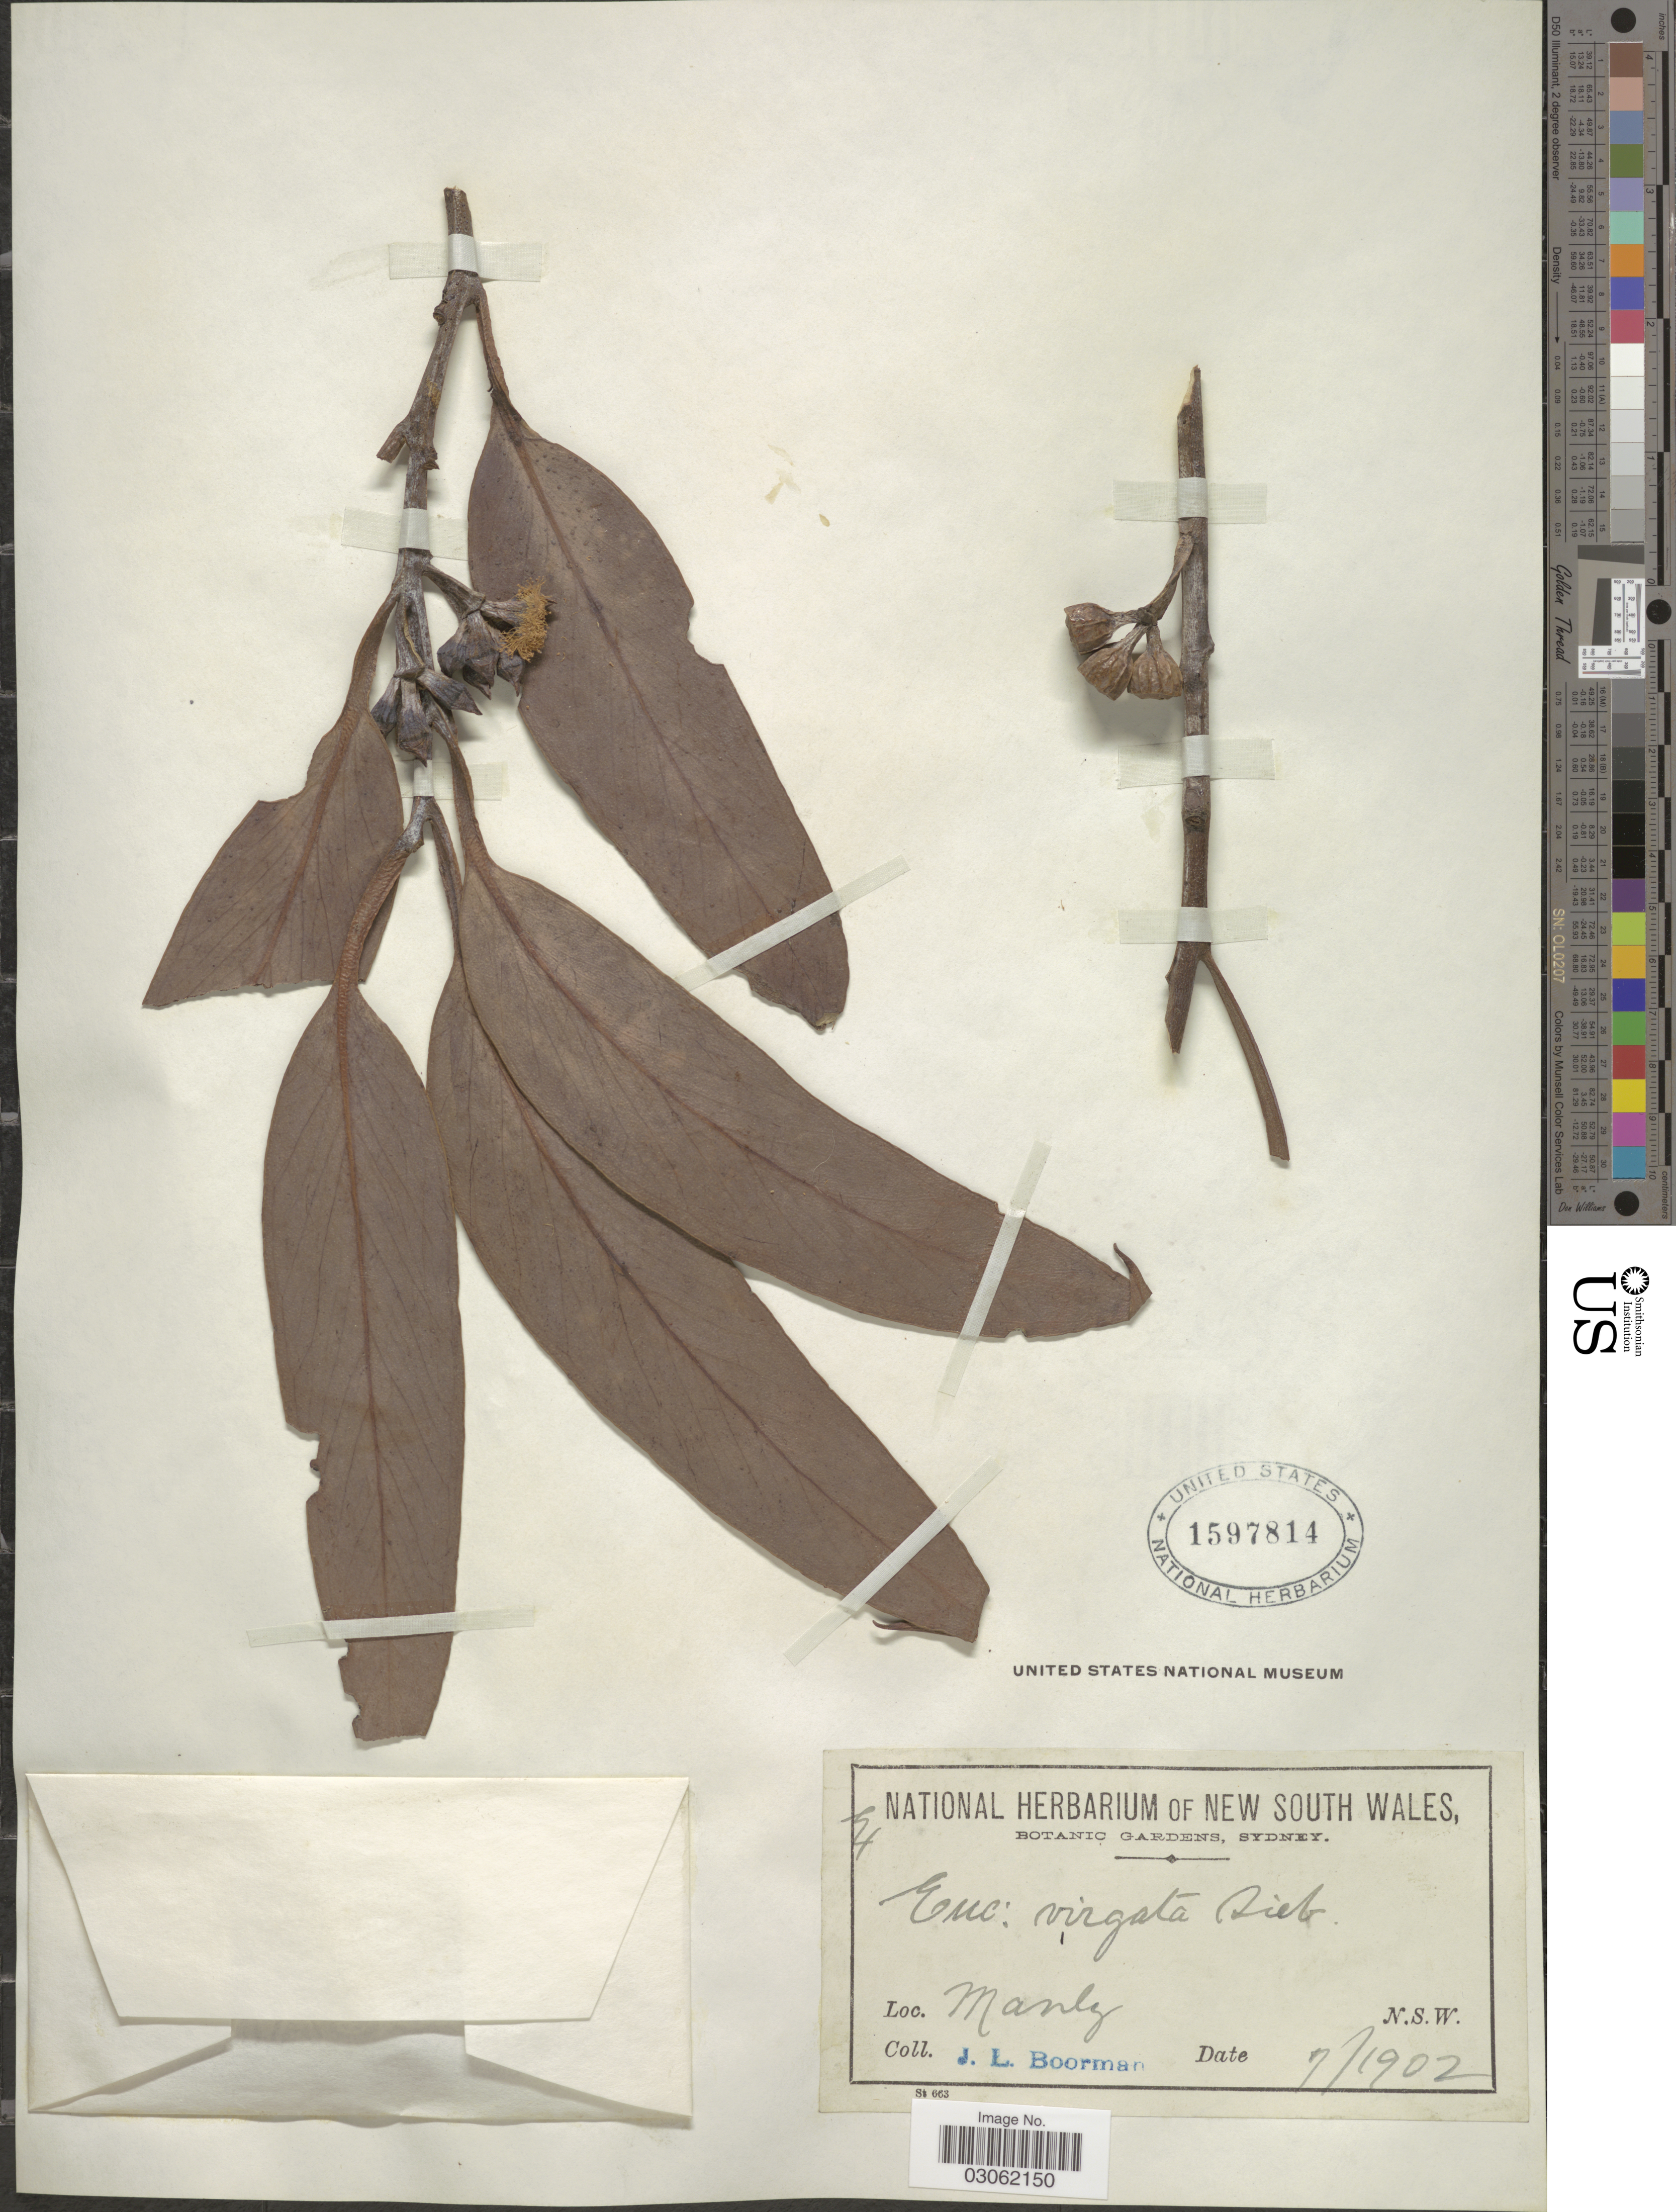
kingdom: Plantae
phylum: Tracheophyta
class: Magnoliopsida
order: Myrtales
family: Myrtaceae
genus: Eucalyptus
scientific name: Eucalyptus x virgata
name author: Sieber ex DC.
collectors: J. Boorman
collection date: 1902-07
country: Australia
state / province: New South Wales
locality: Manly. N. S. W.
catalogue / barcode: US 1597814